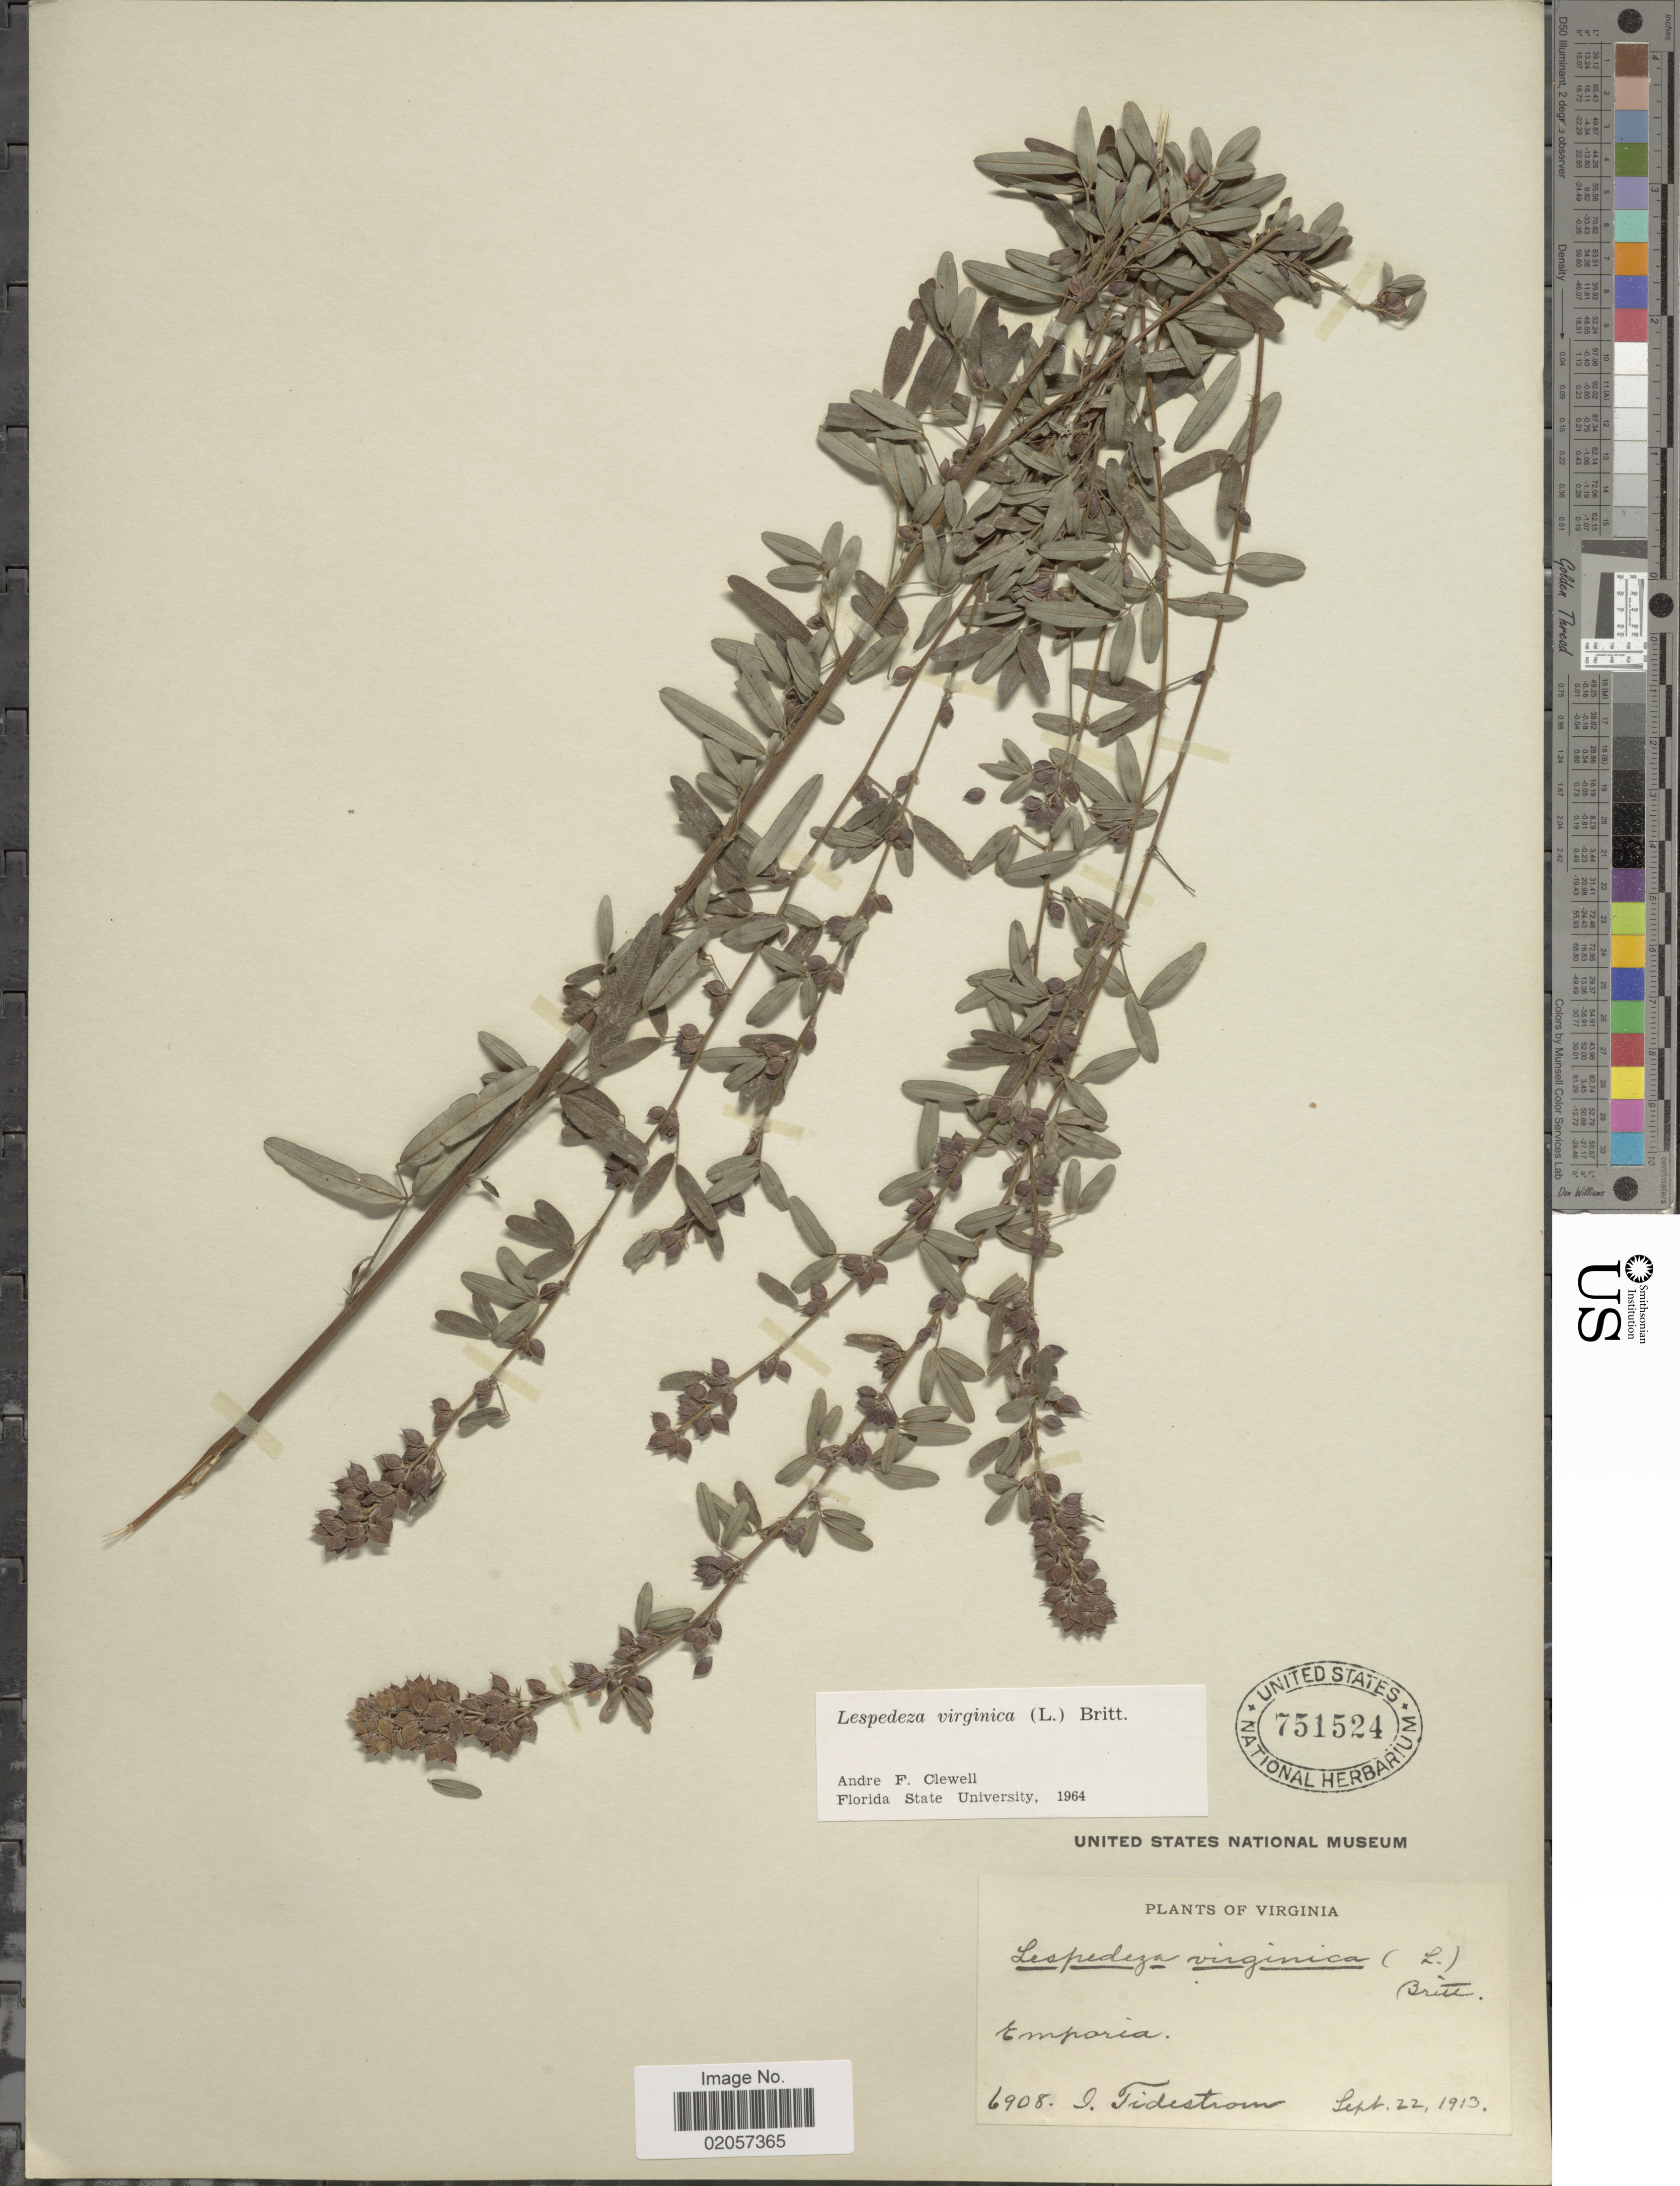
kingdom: Plantae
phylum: Tracheophyta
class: Magnoliopsida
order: Fabales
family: Fabaceae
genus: Lespedeza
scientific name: Lespedeza virginica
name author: (L.) Britton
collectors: I. F. Tidestrom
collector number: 6908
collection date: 1913-09-22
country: United States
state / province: Virginia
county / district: City of Emporia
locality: Emporia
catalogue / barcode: US 751524